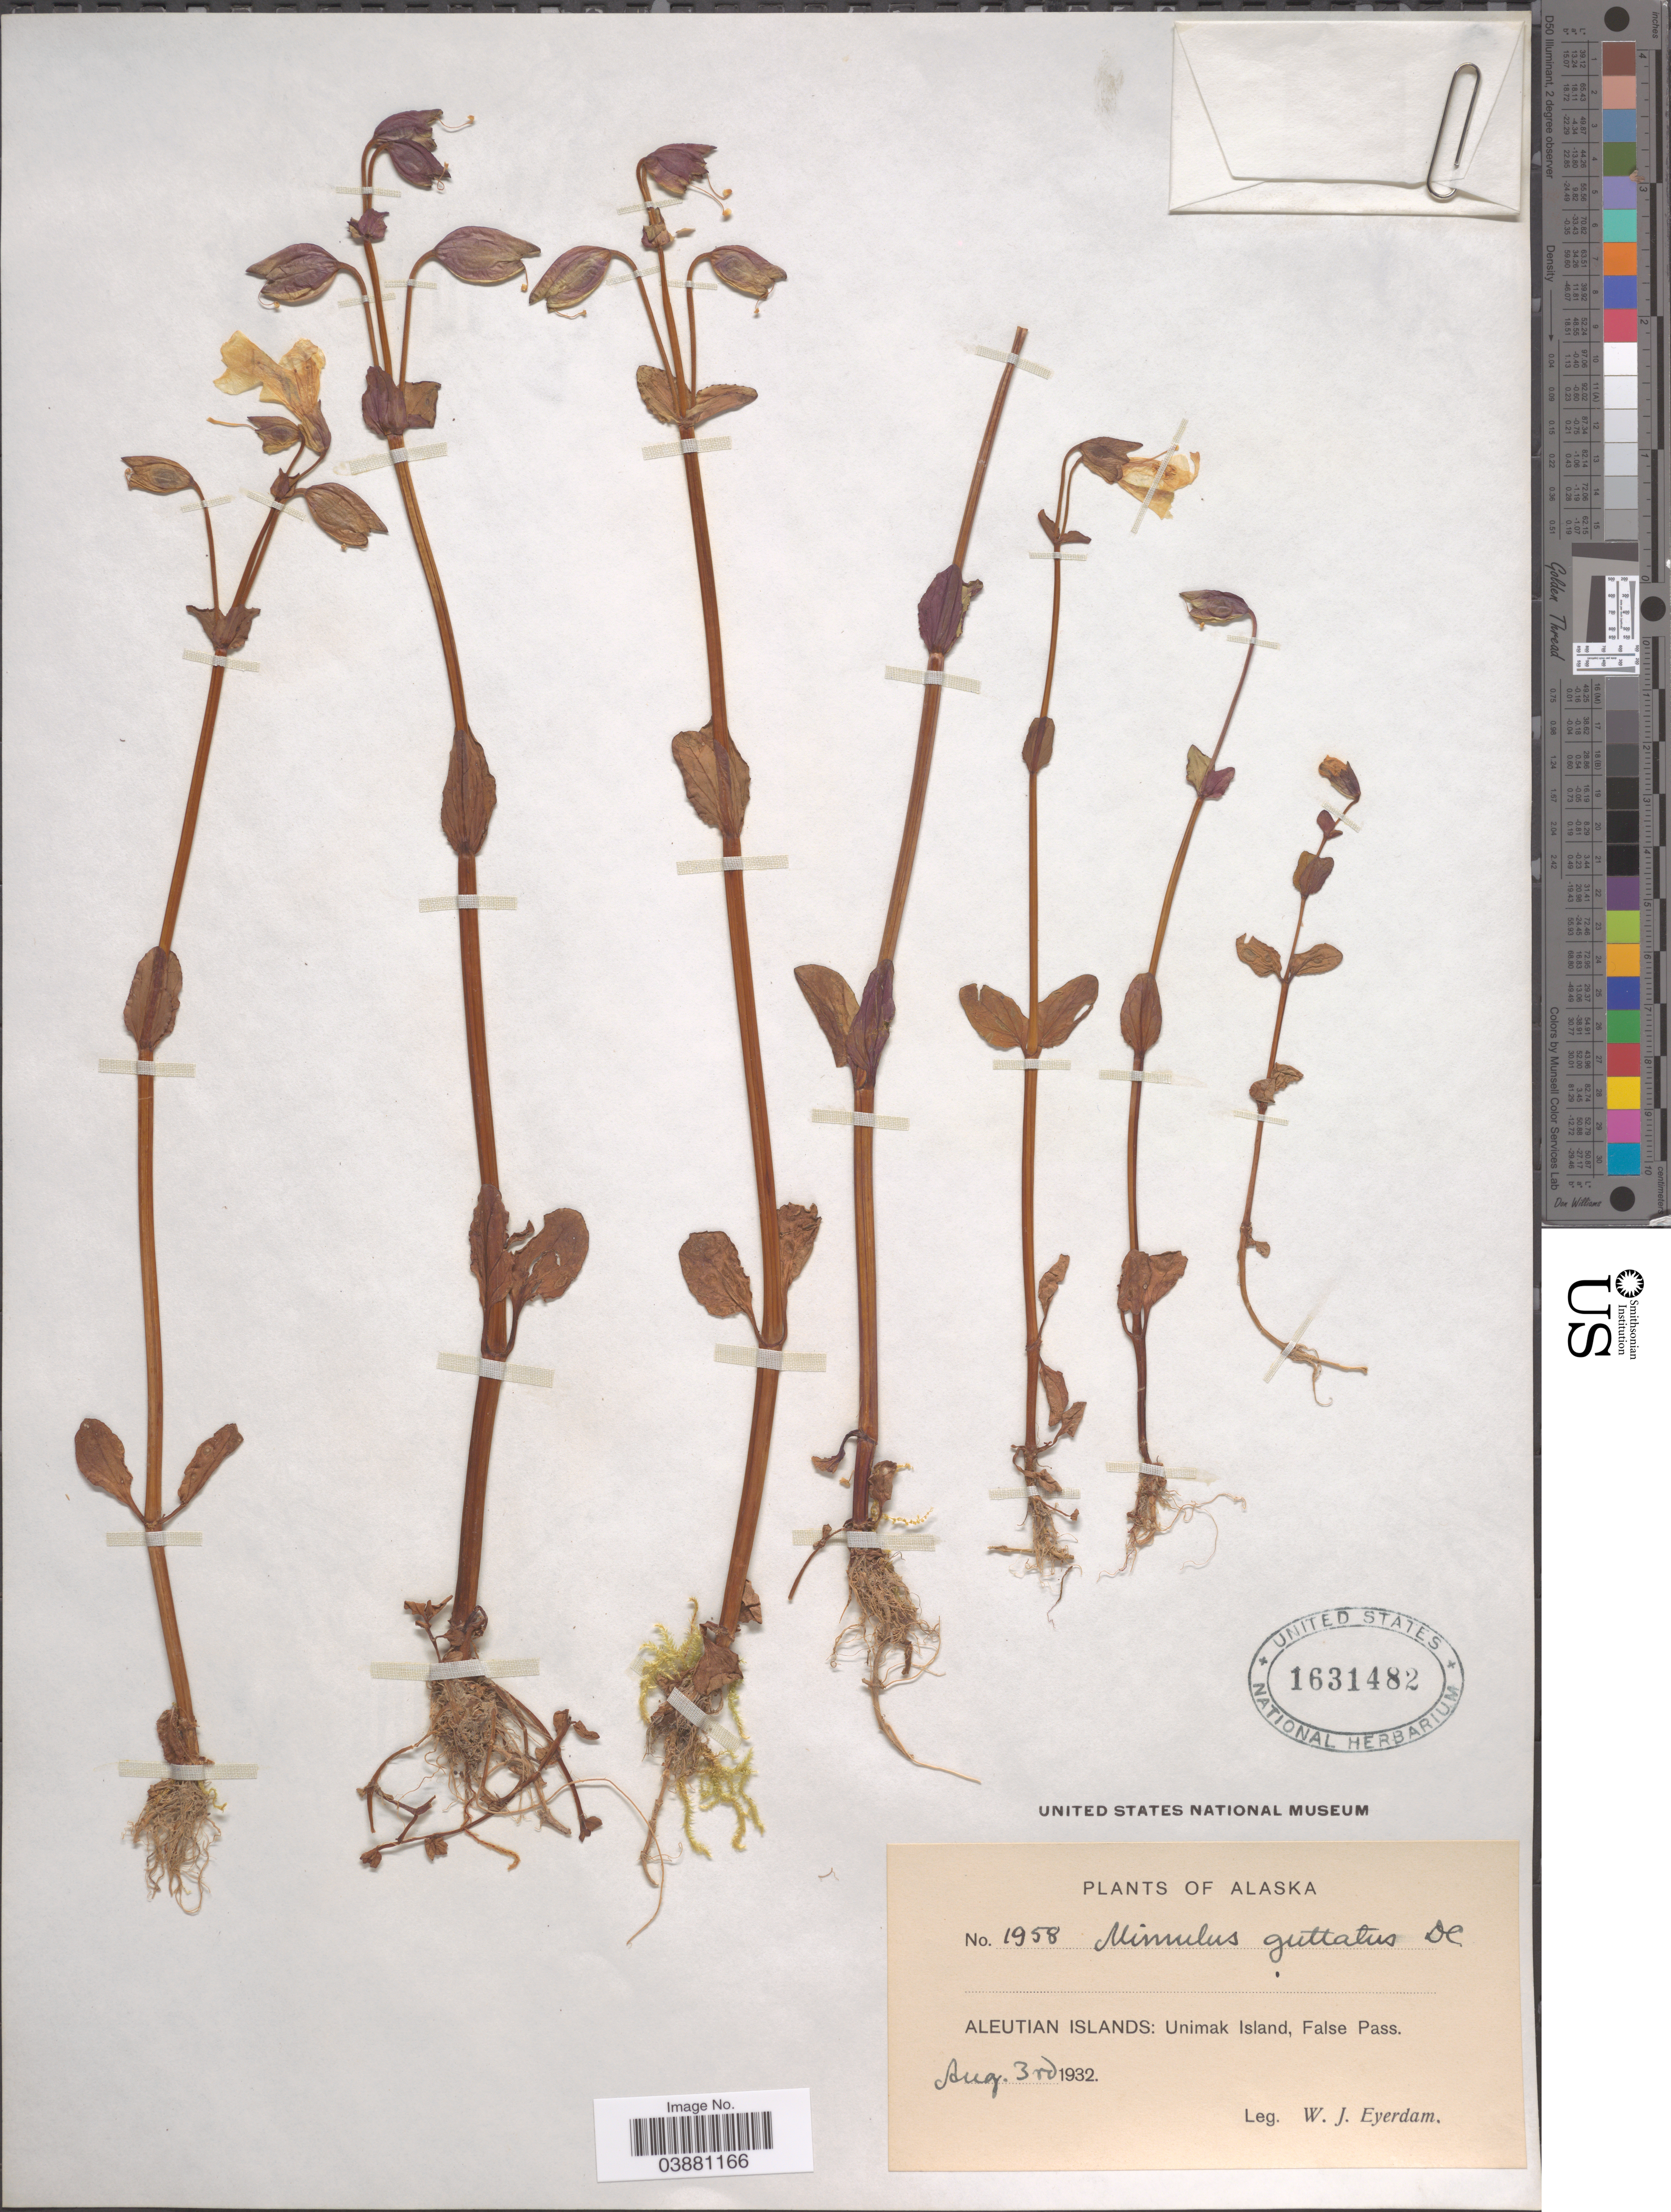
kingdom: Plantae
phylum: Tracheophyta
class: Magnoliopsida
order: Lamiales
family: Phrymaceae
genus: Mimulus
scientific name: Mimulus guttatus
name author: DC.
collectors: W. J. Eyerdam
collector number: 1958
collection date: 1932-08-03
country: United States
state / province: Alaska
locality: Aleutian Islands: Unimak Island, False Pass.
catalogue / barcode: US 1631482